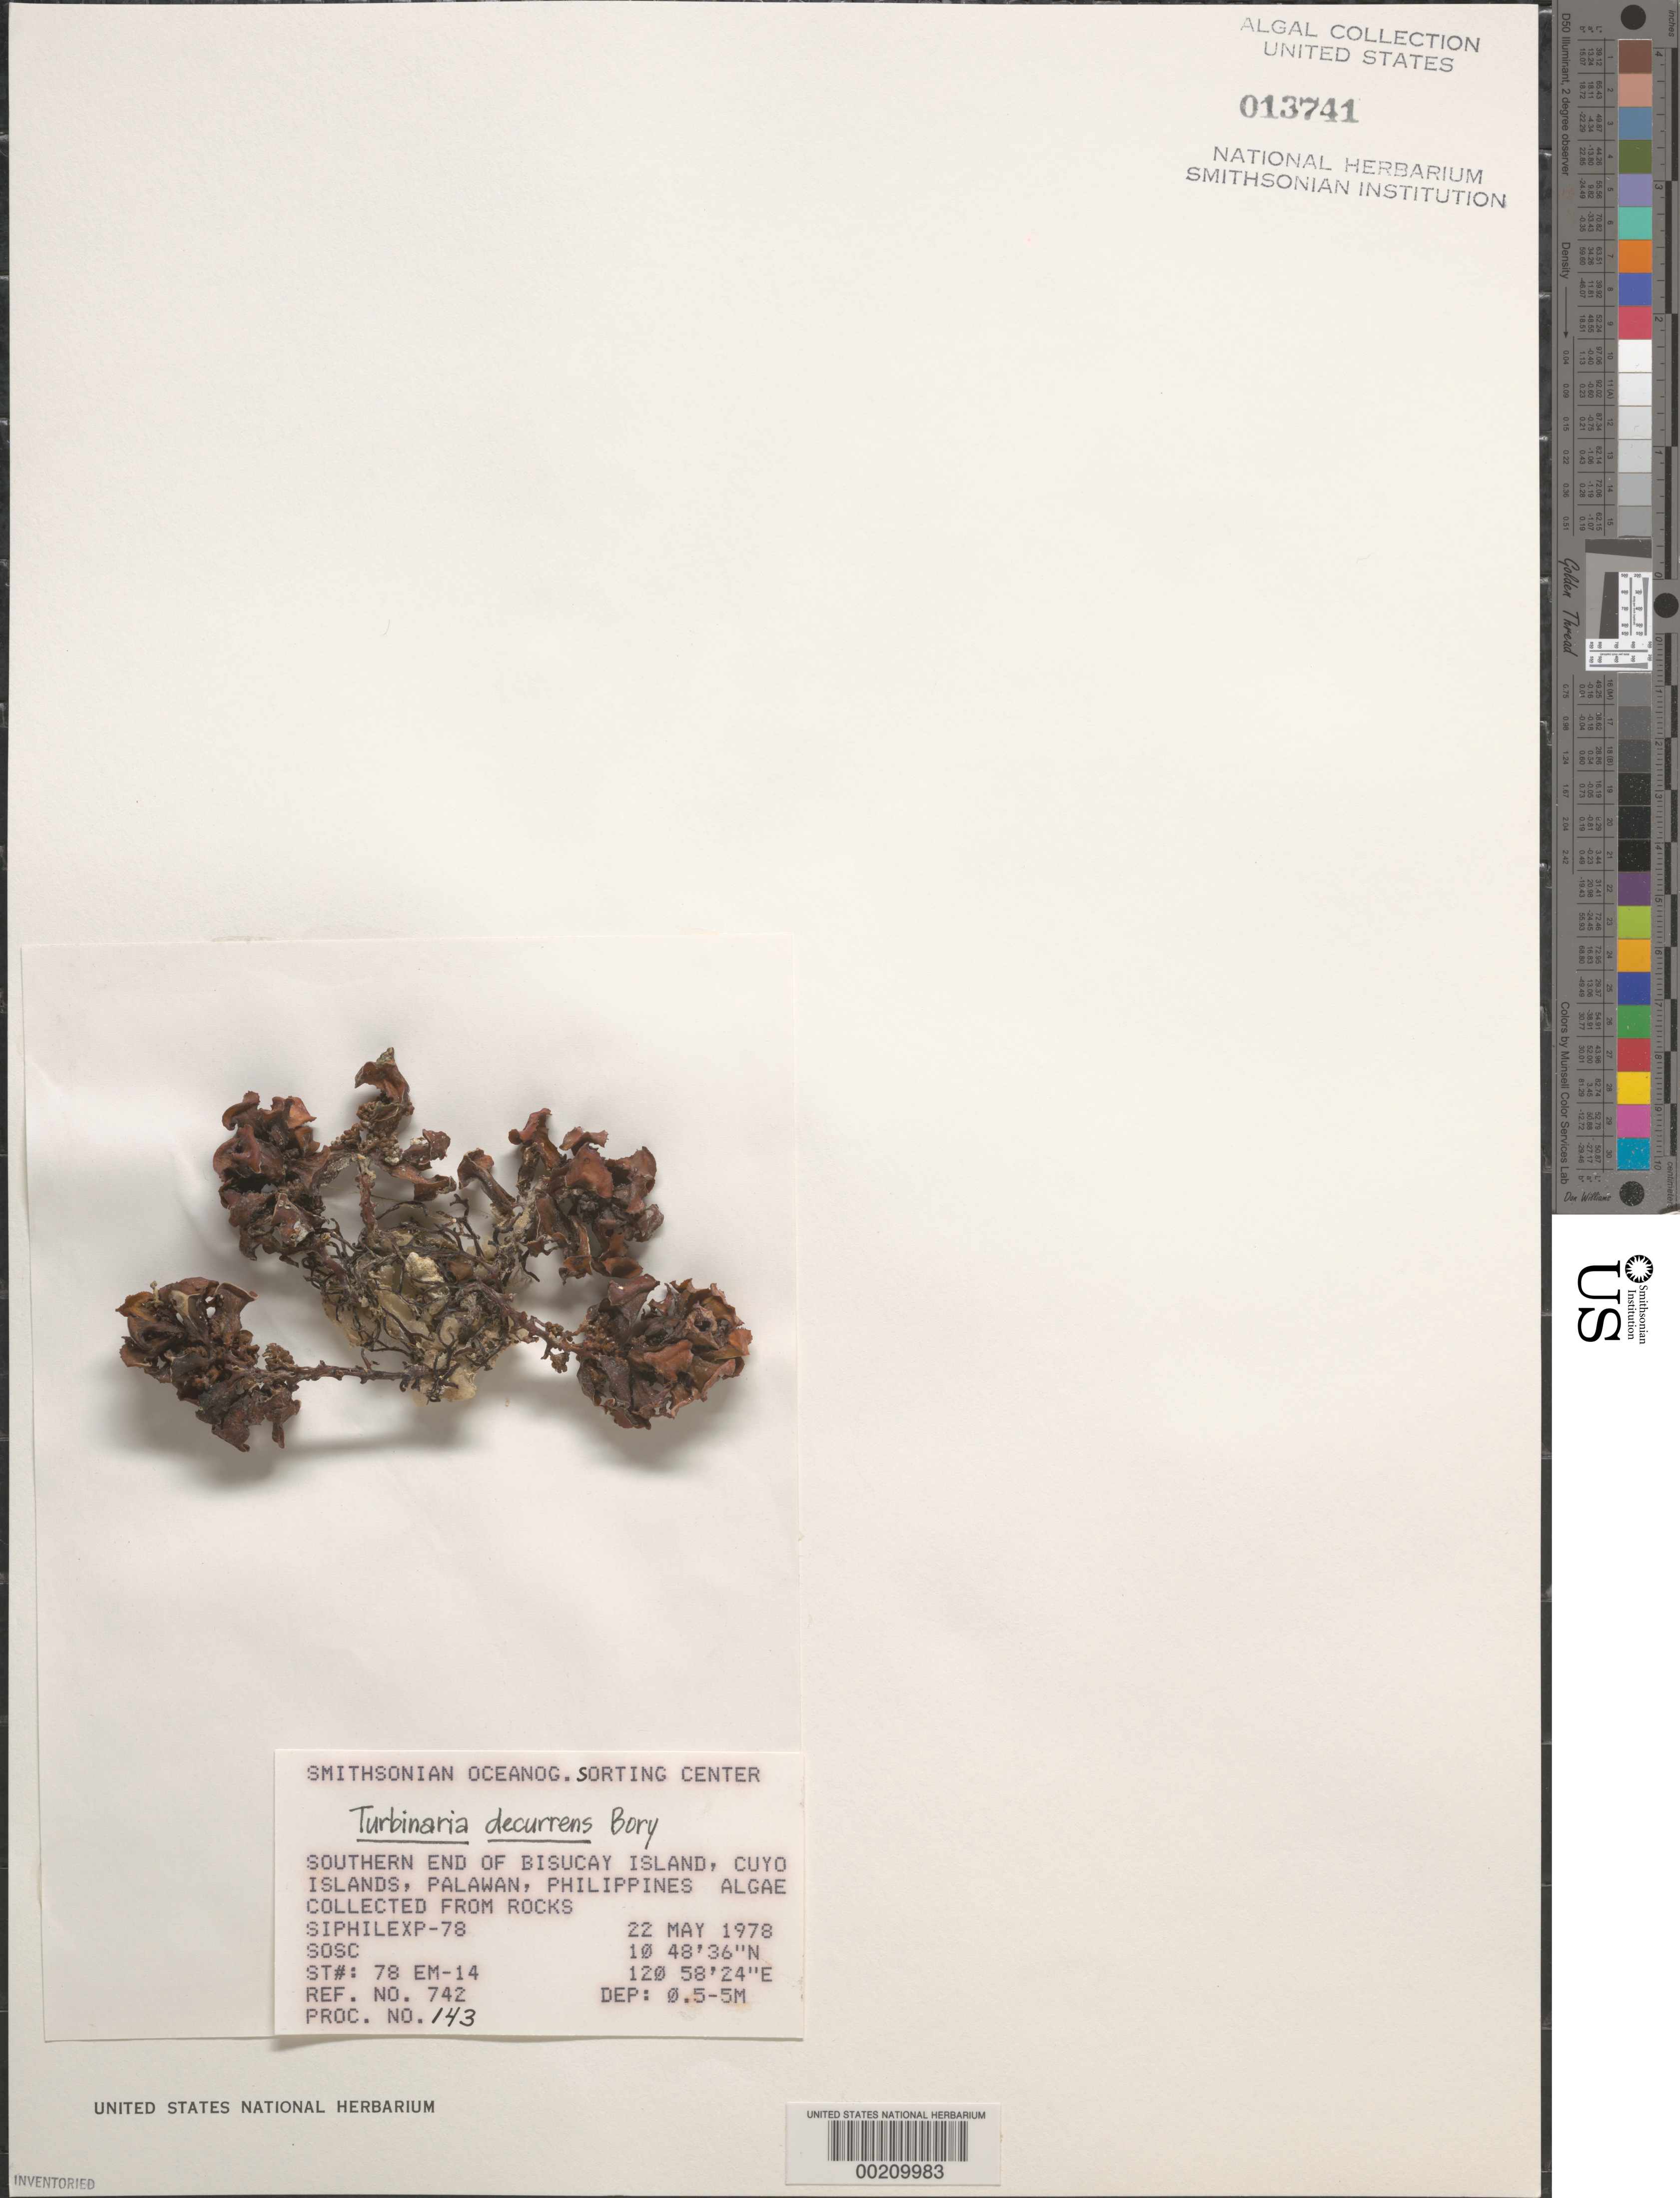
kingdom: Chromista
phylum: Ochrophyta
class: Phaeophyceae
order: Fucales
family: Sargassaceae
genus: Turbinaria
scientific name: Turbinaria decurrens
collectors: SOSC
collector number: Station 78 Em-14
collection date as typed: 22 May 1978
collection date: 1978-05-22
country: Philippines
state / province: Mimaropa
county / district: Palawan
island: Bisucay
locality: Southern end of island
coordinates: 10 48' 36" N, 120 58' 24" E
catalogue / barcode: US 13741